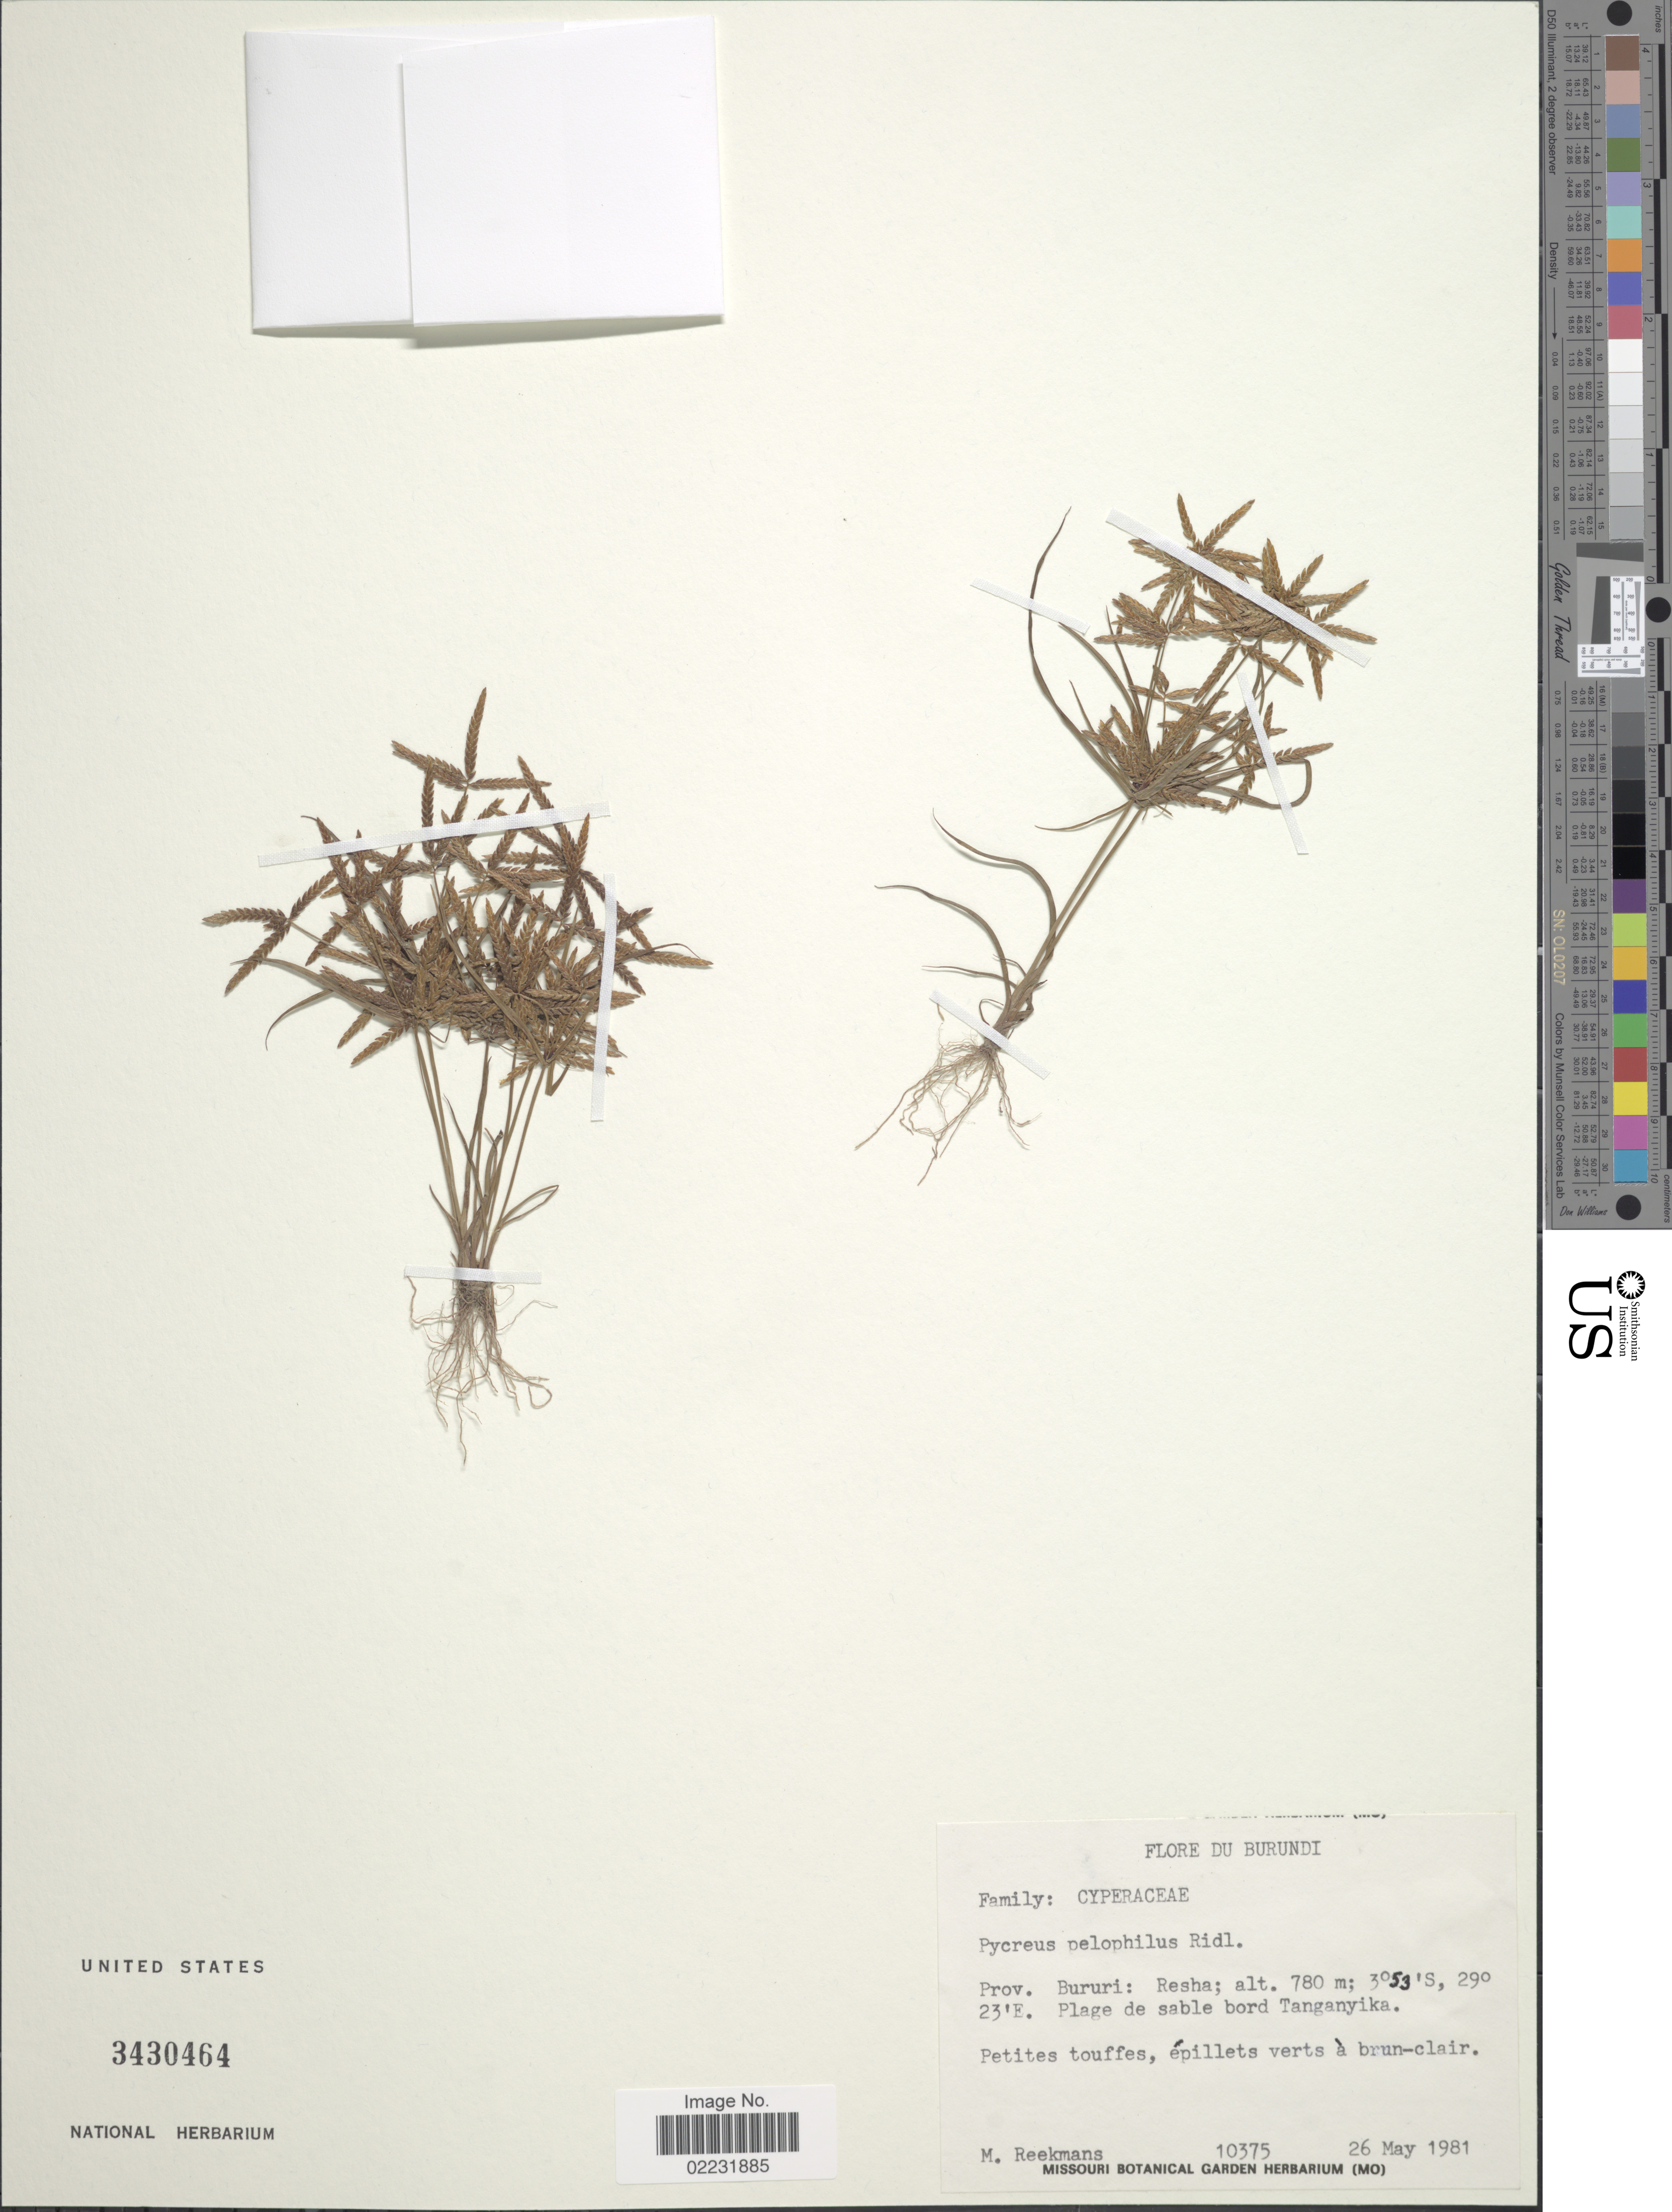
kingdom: Plantae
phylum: Tracheophyta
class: Liliopsida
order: Poales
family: Cyperaceae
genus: Cyperus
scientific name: Cyperus pelophilus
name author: Ridl.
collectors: M. Reekmans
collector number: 10375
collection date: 1981-05-26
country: Burundi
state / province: Bururi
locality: Du Burundi, Prov. Bururi, Resha, Palge de sable bord Tanganyika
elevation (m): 780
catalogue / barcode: US 3430464